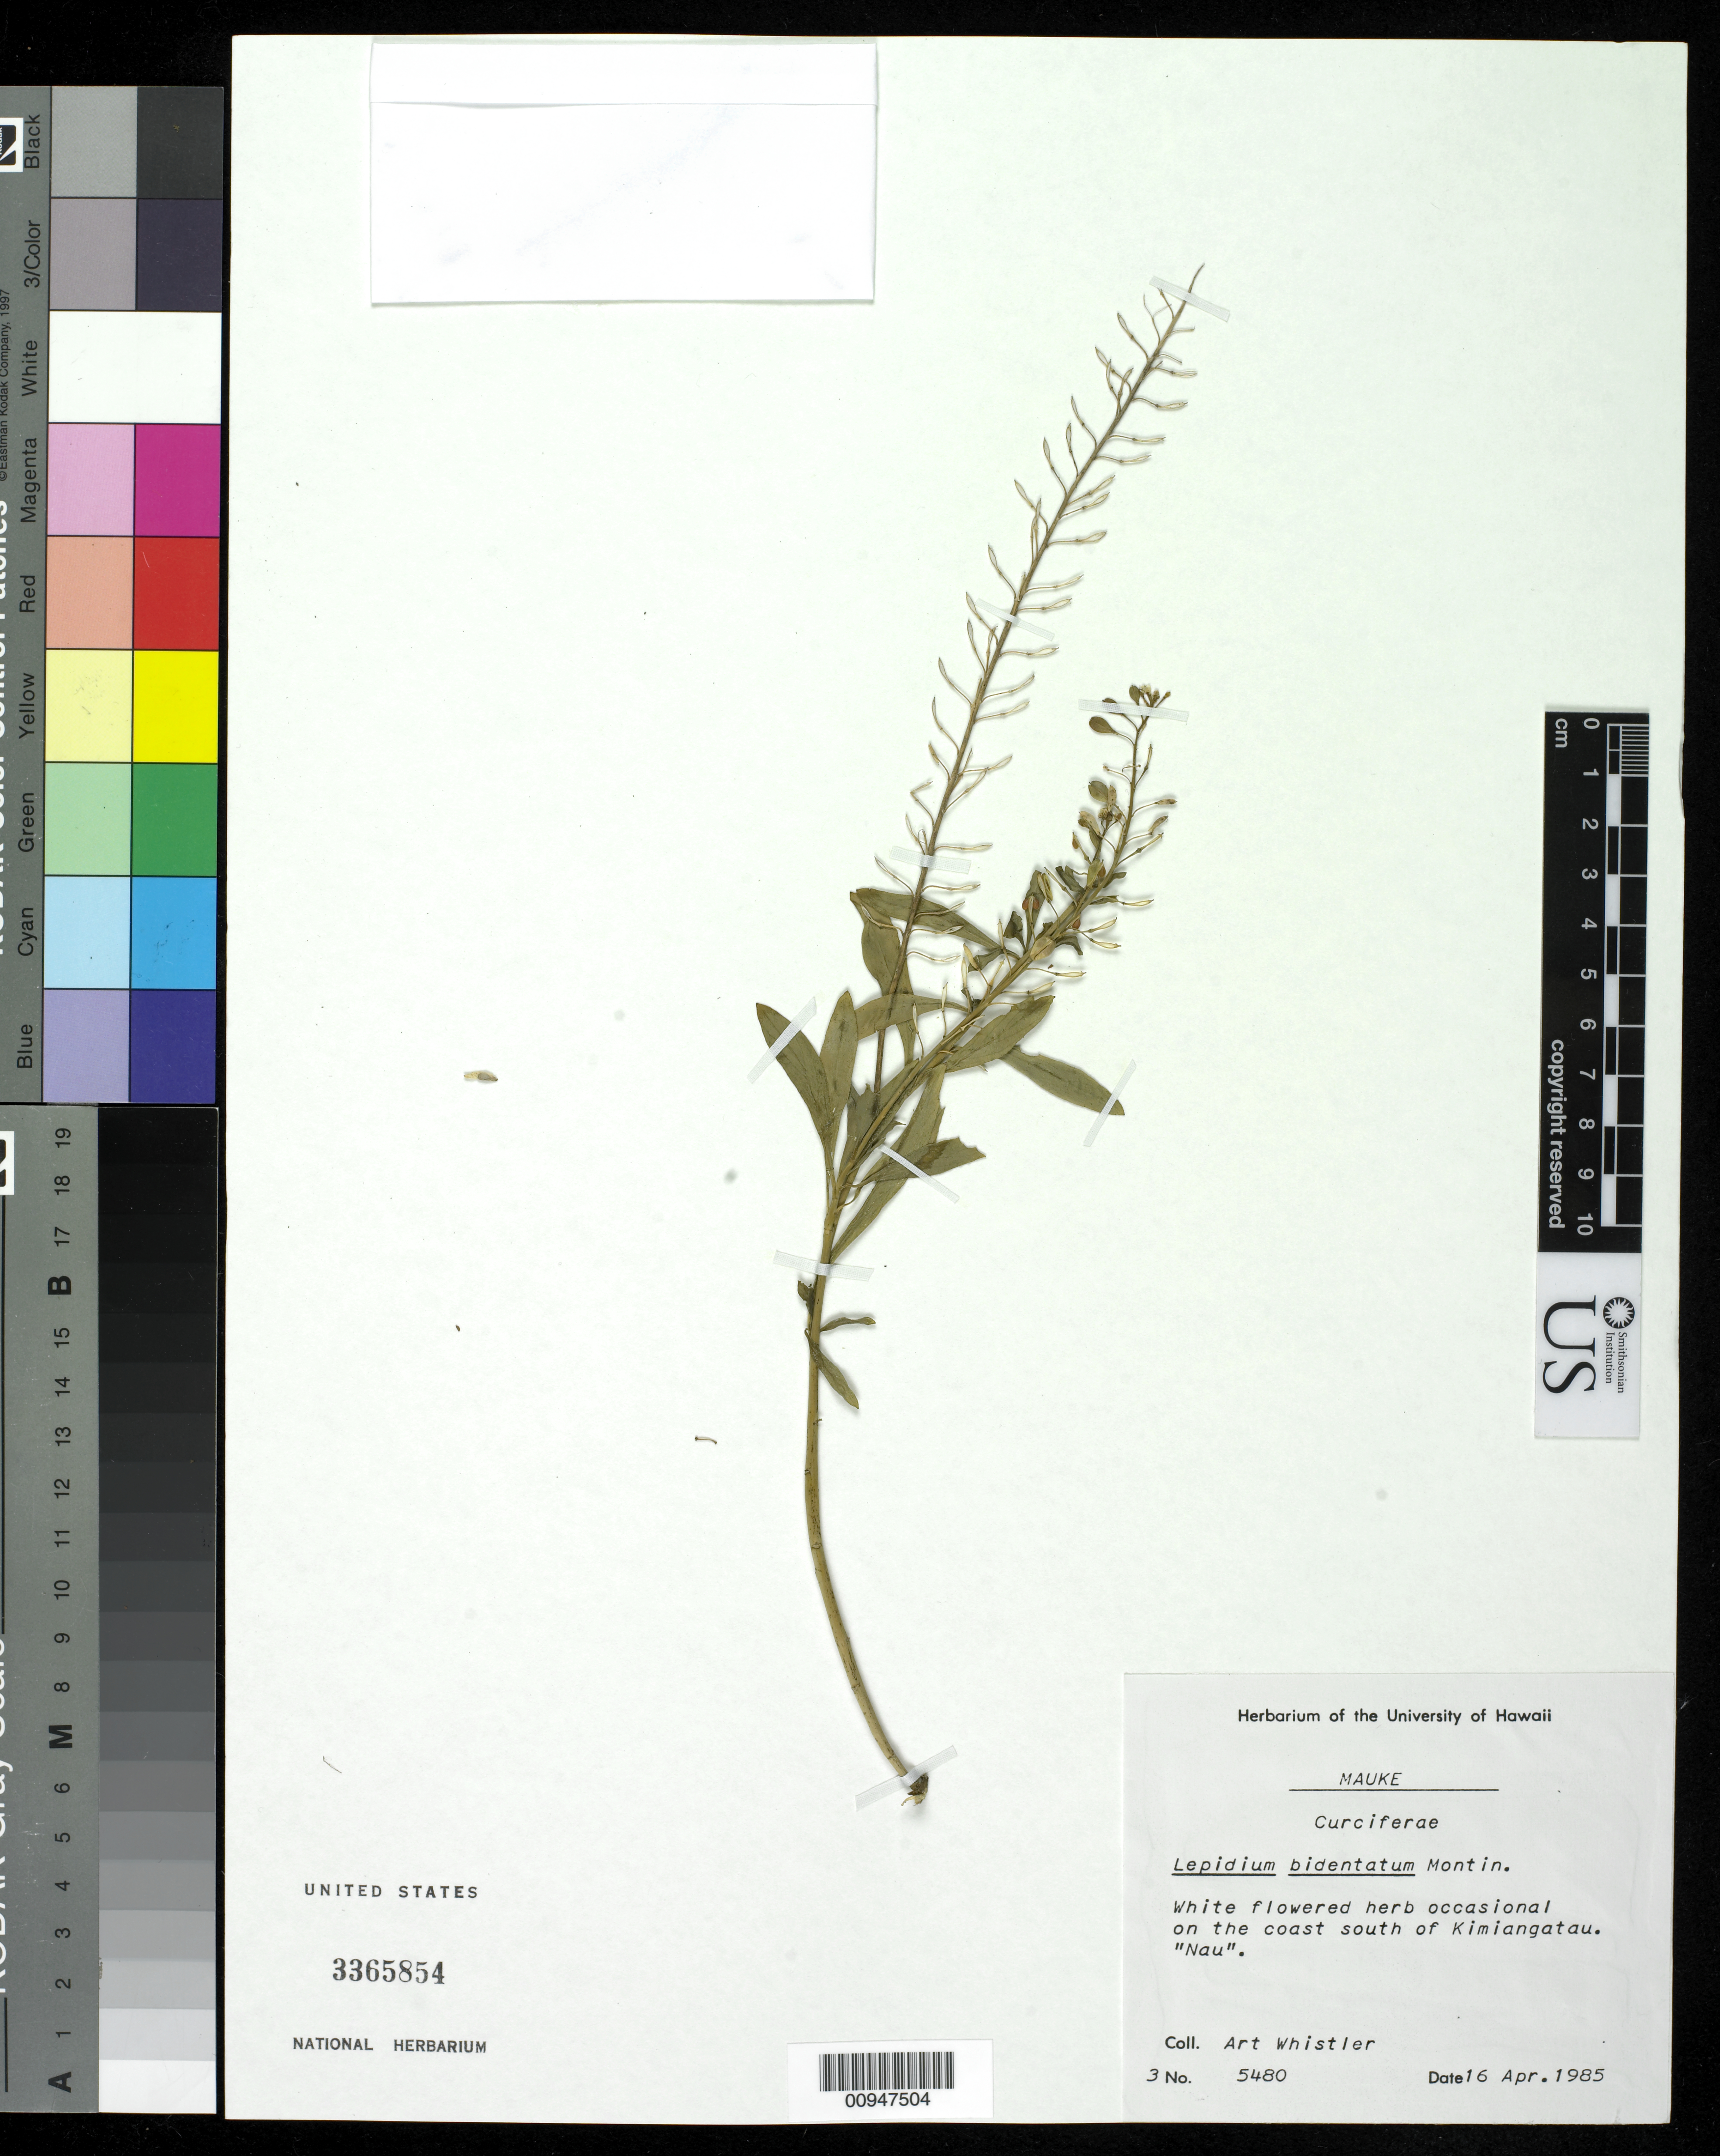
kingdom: Plantae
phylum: Tracheophyta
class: Magnoliopsida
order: Brassicales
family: Brassicaceae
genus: Lepidium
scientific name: Lepidium bidentatum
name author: Montin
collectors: A. Whistler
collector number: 5480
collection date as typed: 16 Apr 1985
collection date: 1985-04-16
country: Cook Islands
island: Mauke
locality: coast S of Kimiangatau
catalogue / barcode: US 3365854